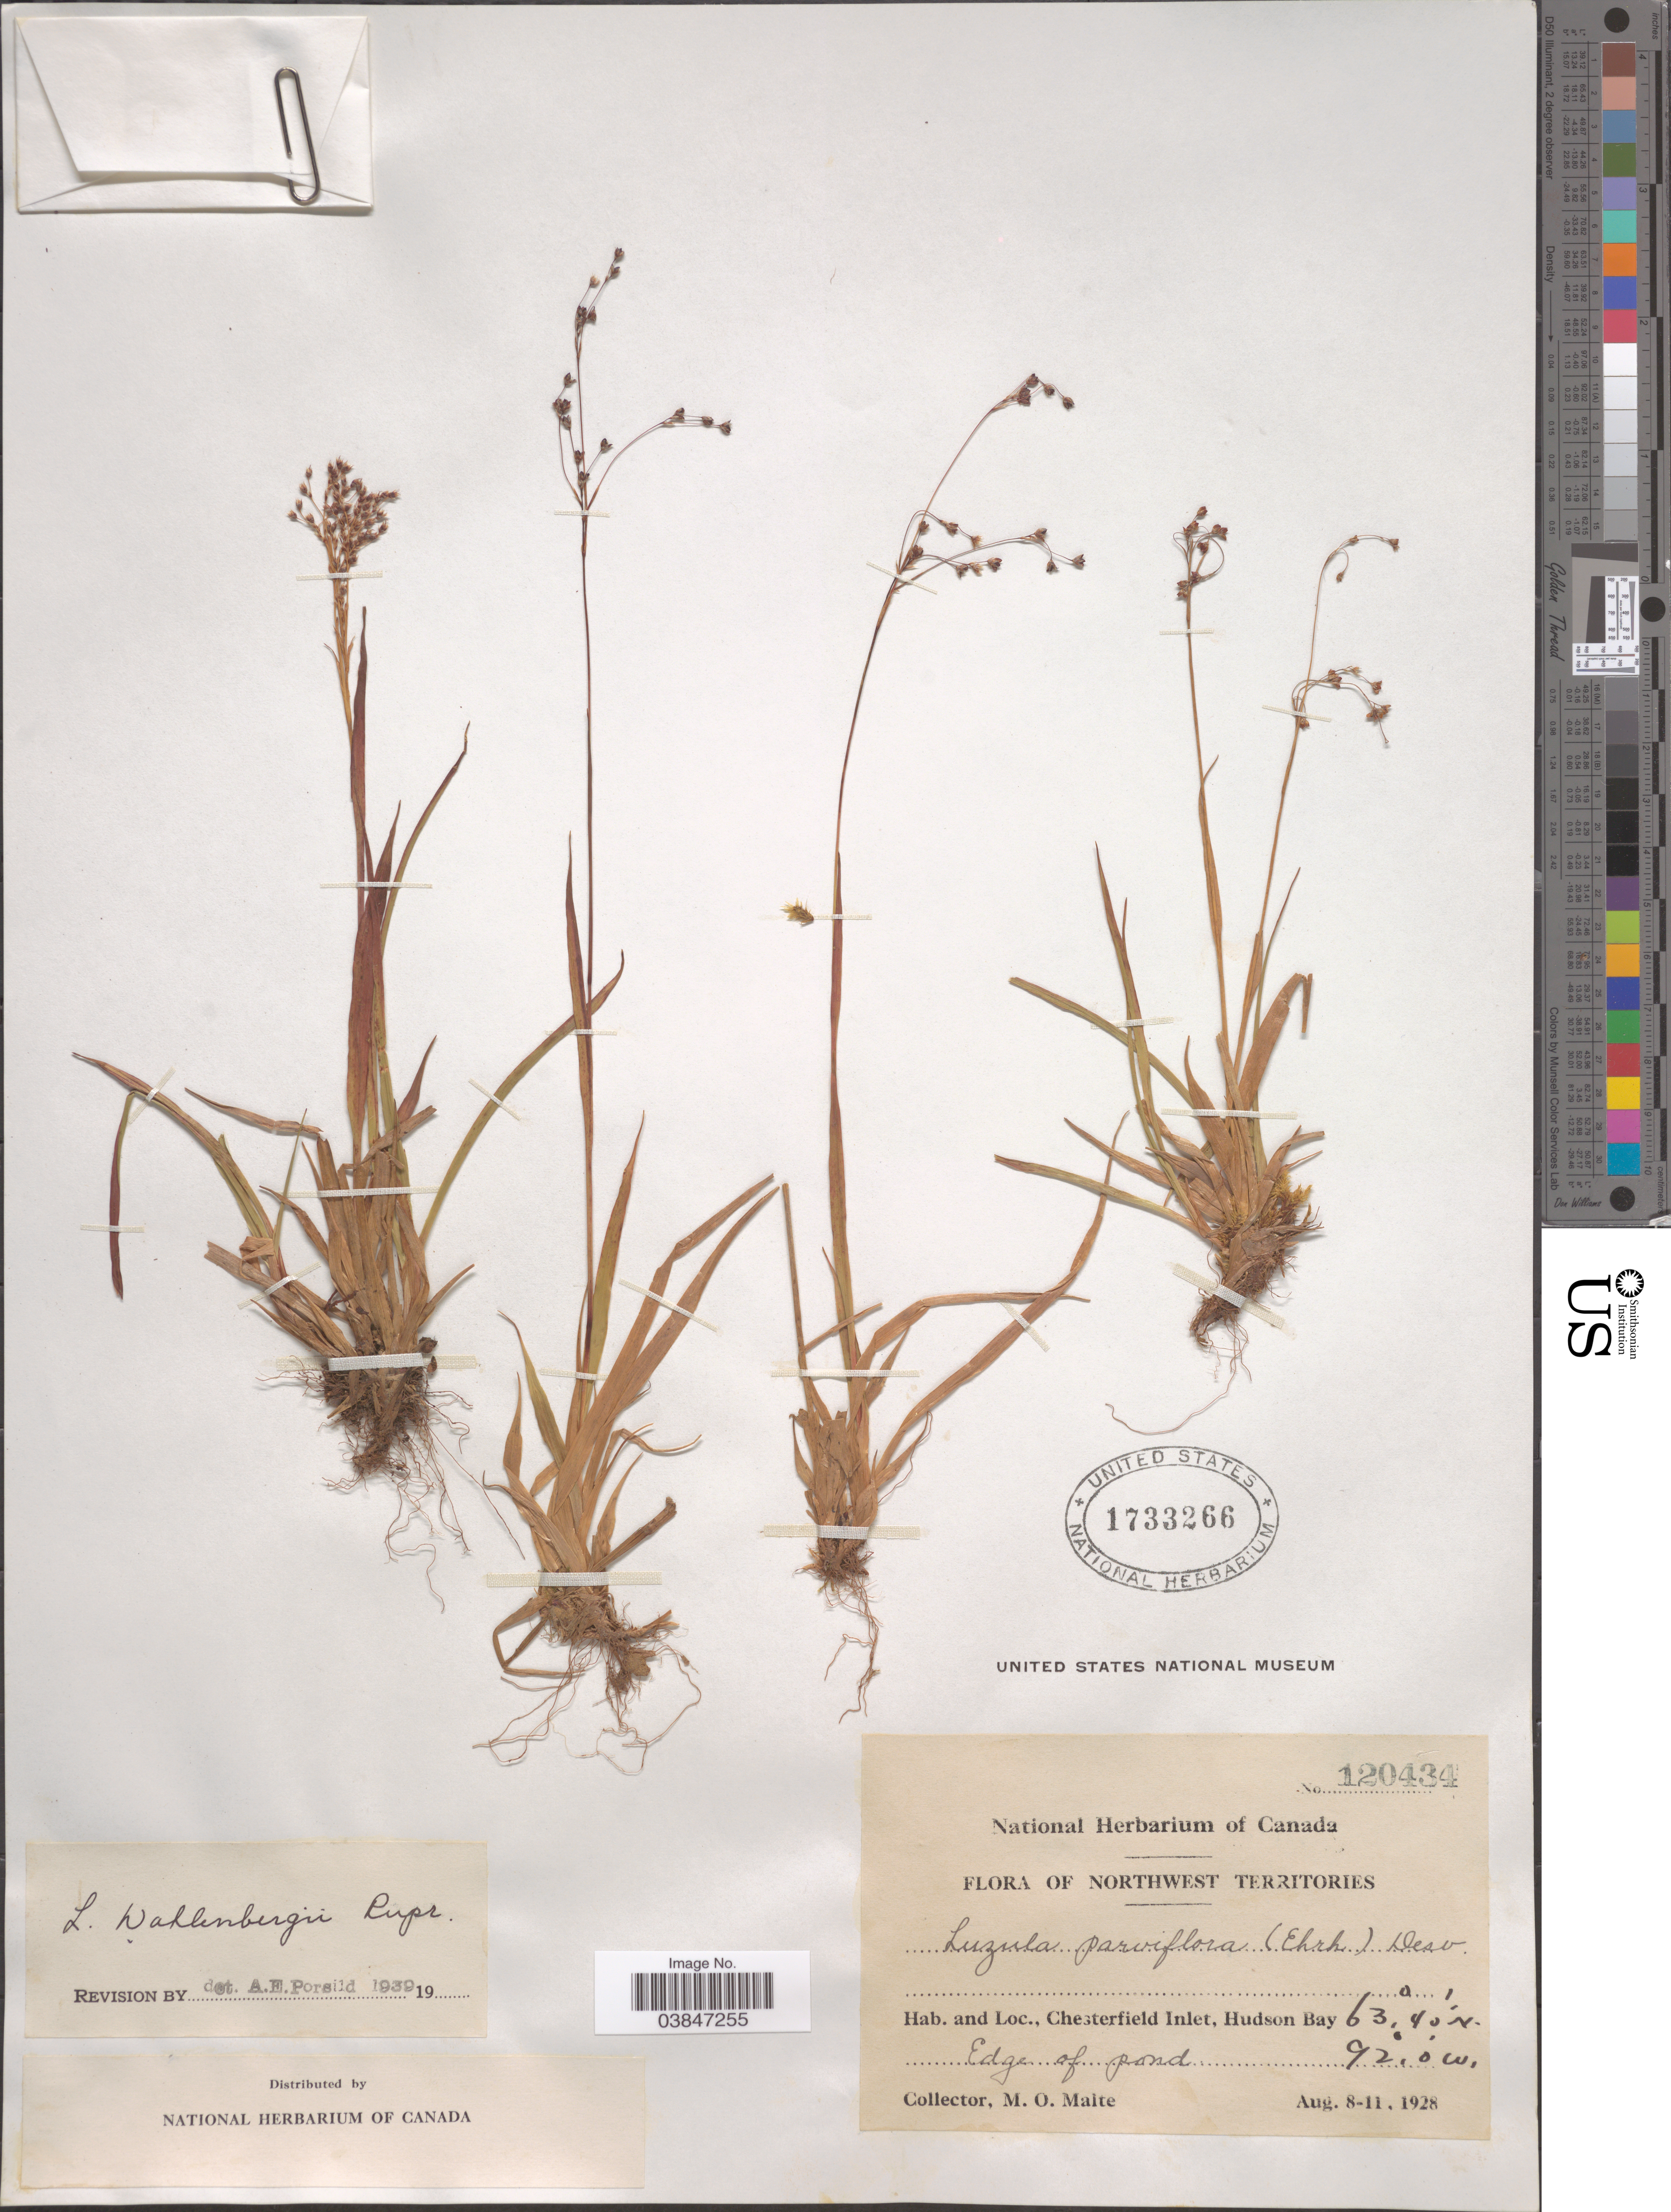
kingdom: Plantae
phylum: Tracheophyta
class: Liliopsida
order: Poales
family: Juncaceae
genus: Luzula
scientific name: Luzula wahlenbergii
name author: Rupr.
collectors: M. O. Malte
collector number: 120434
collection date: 1928-08-08/1928-08-11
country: Canada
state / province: Northwest Territories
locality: Chesterfield Inlet, Hudson Bay. Edge of pond.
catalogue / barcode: US 1733266